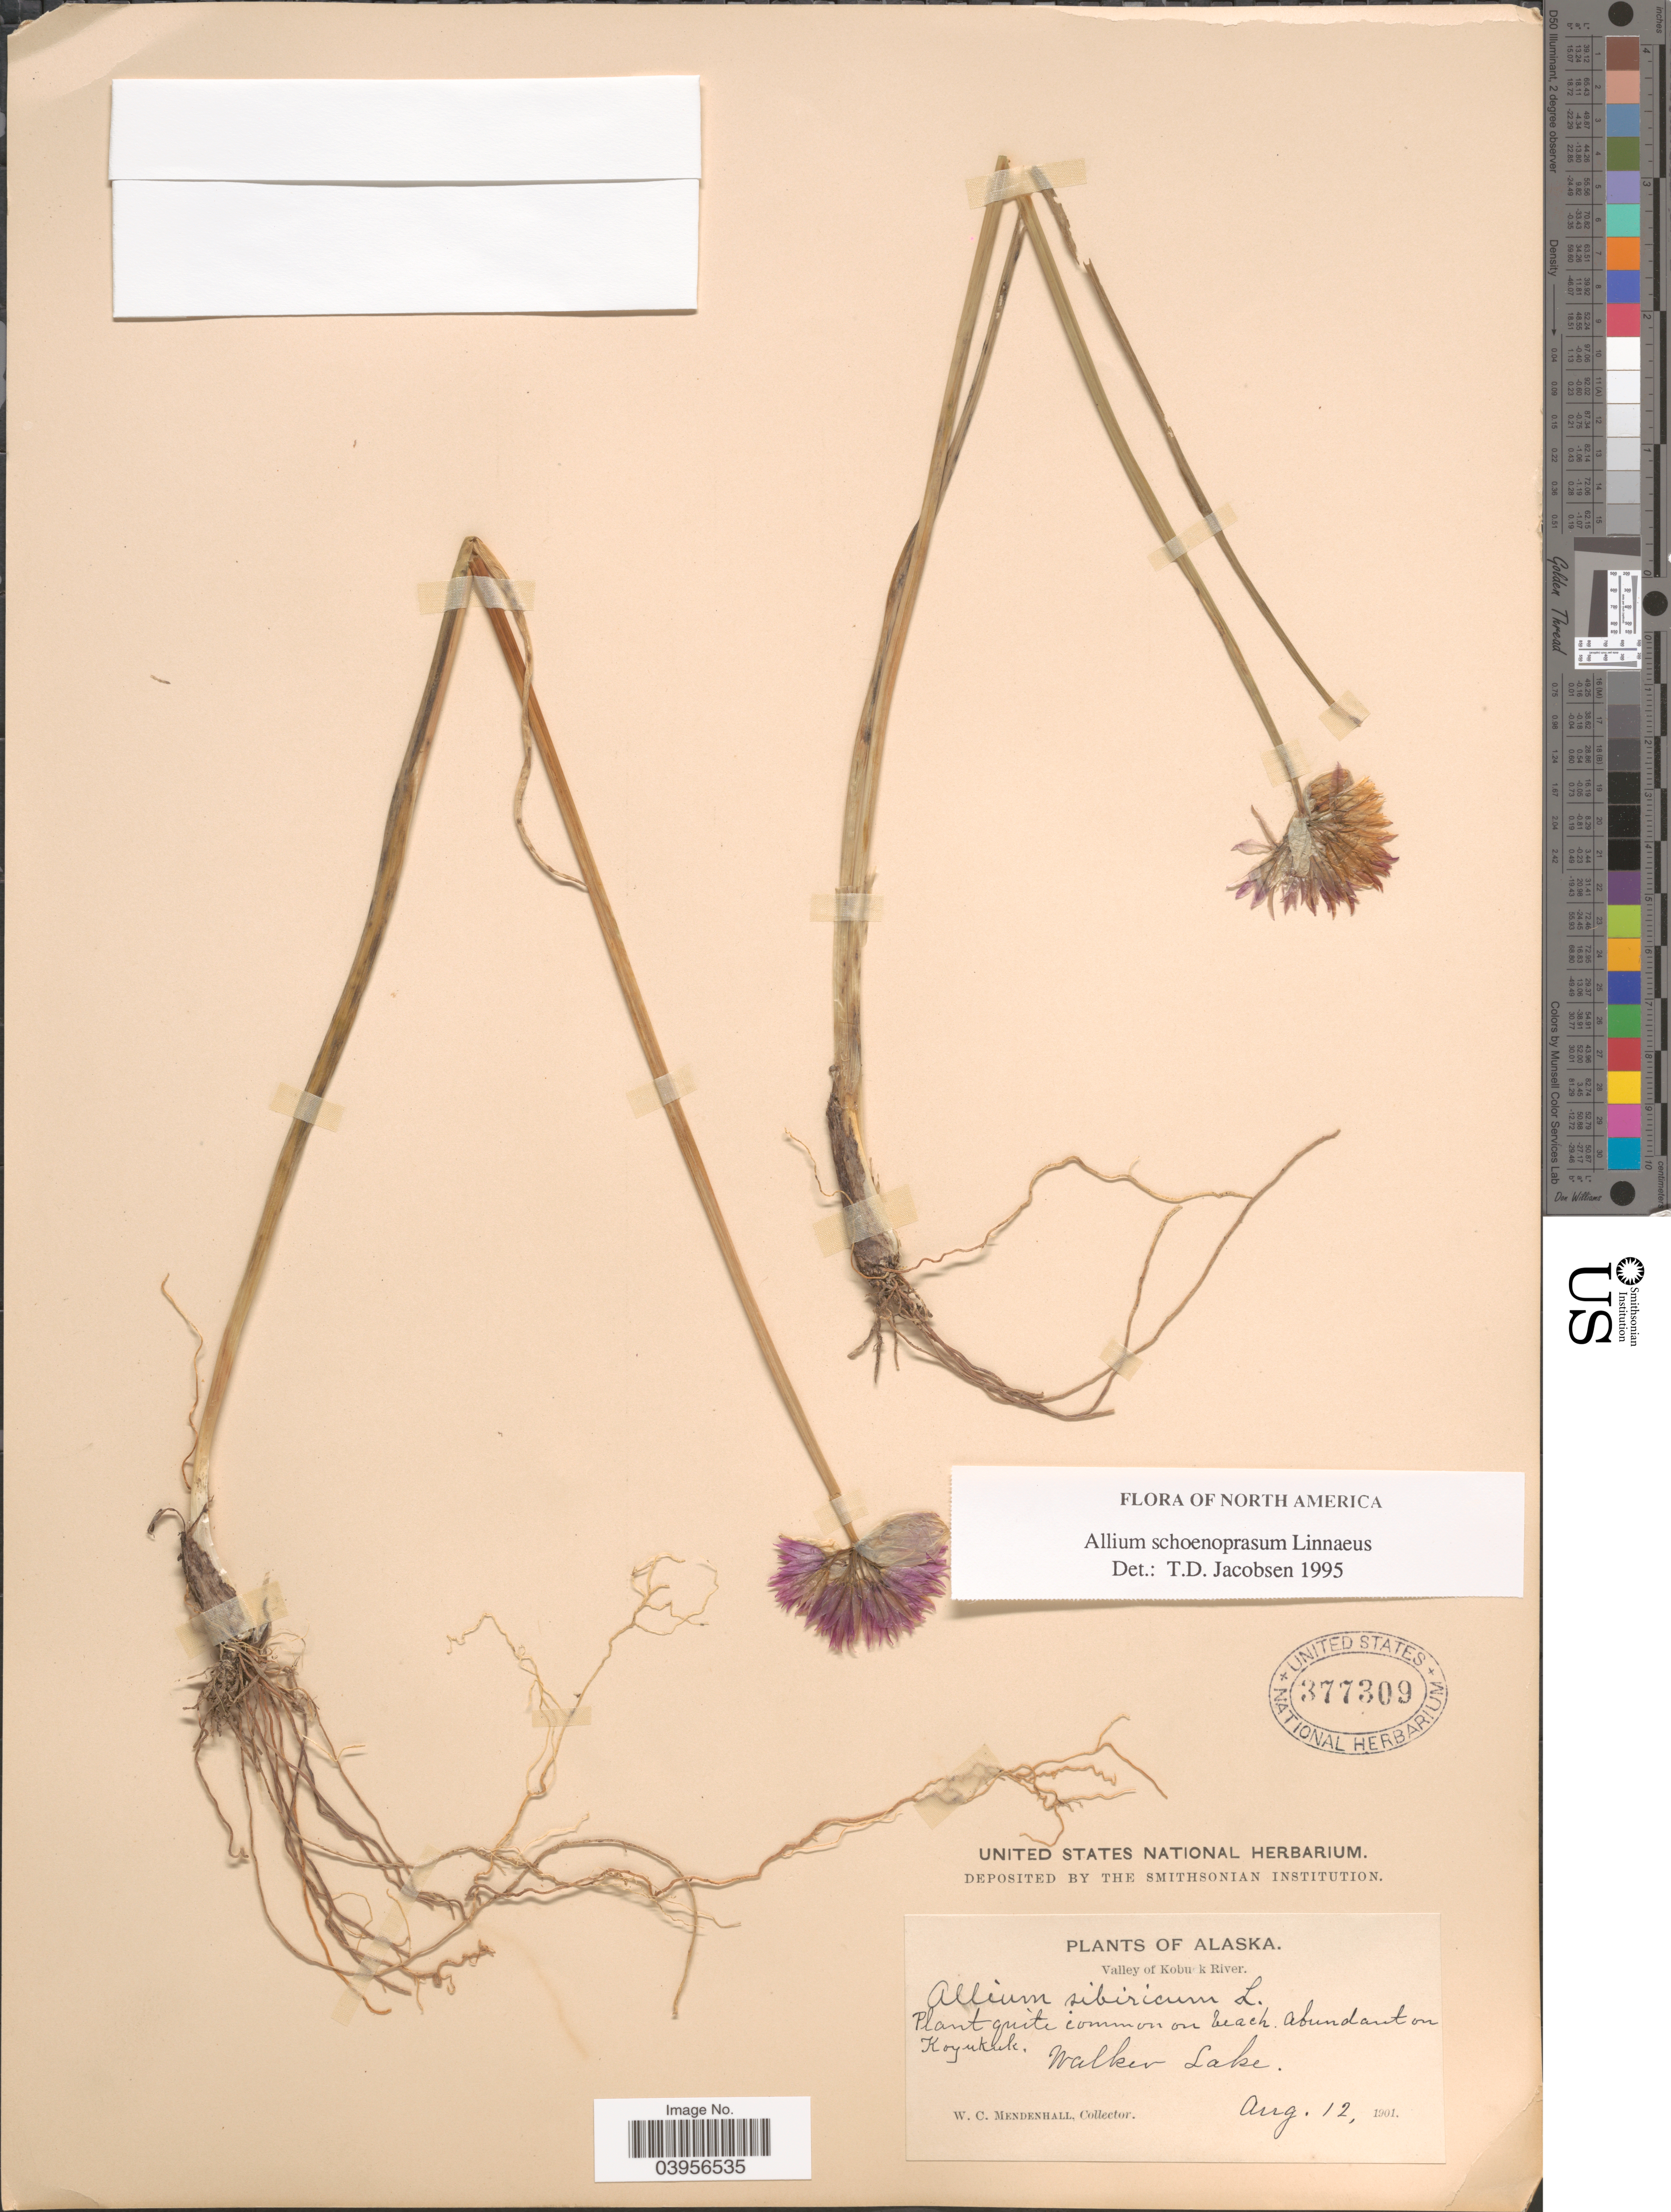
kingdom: Plantae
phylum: Tracheophyta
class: Liliopsida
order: Asparagales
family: Amaryllidaceae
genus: Allium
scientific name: Allium schoenoprasum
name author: L.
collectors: W. Mendenhall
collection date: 1901-08-12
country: United States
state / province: Alaska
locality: Valley of Kobuk River. On Koyukuk. Walker Lake.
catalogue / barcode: US 377309